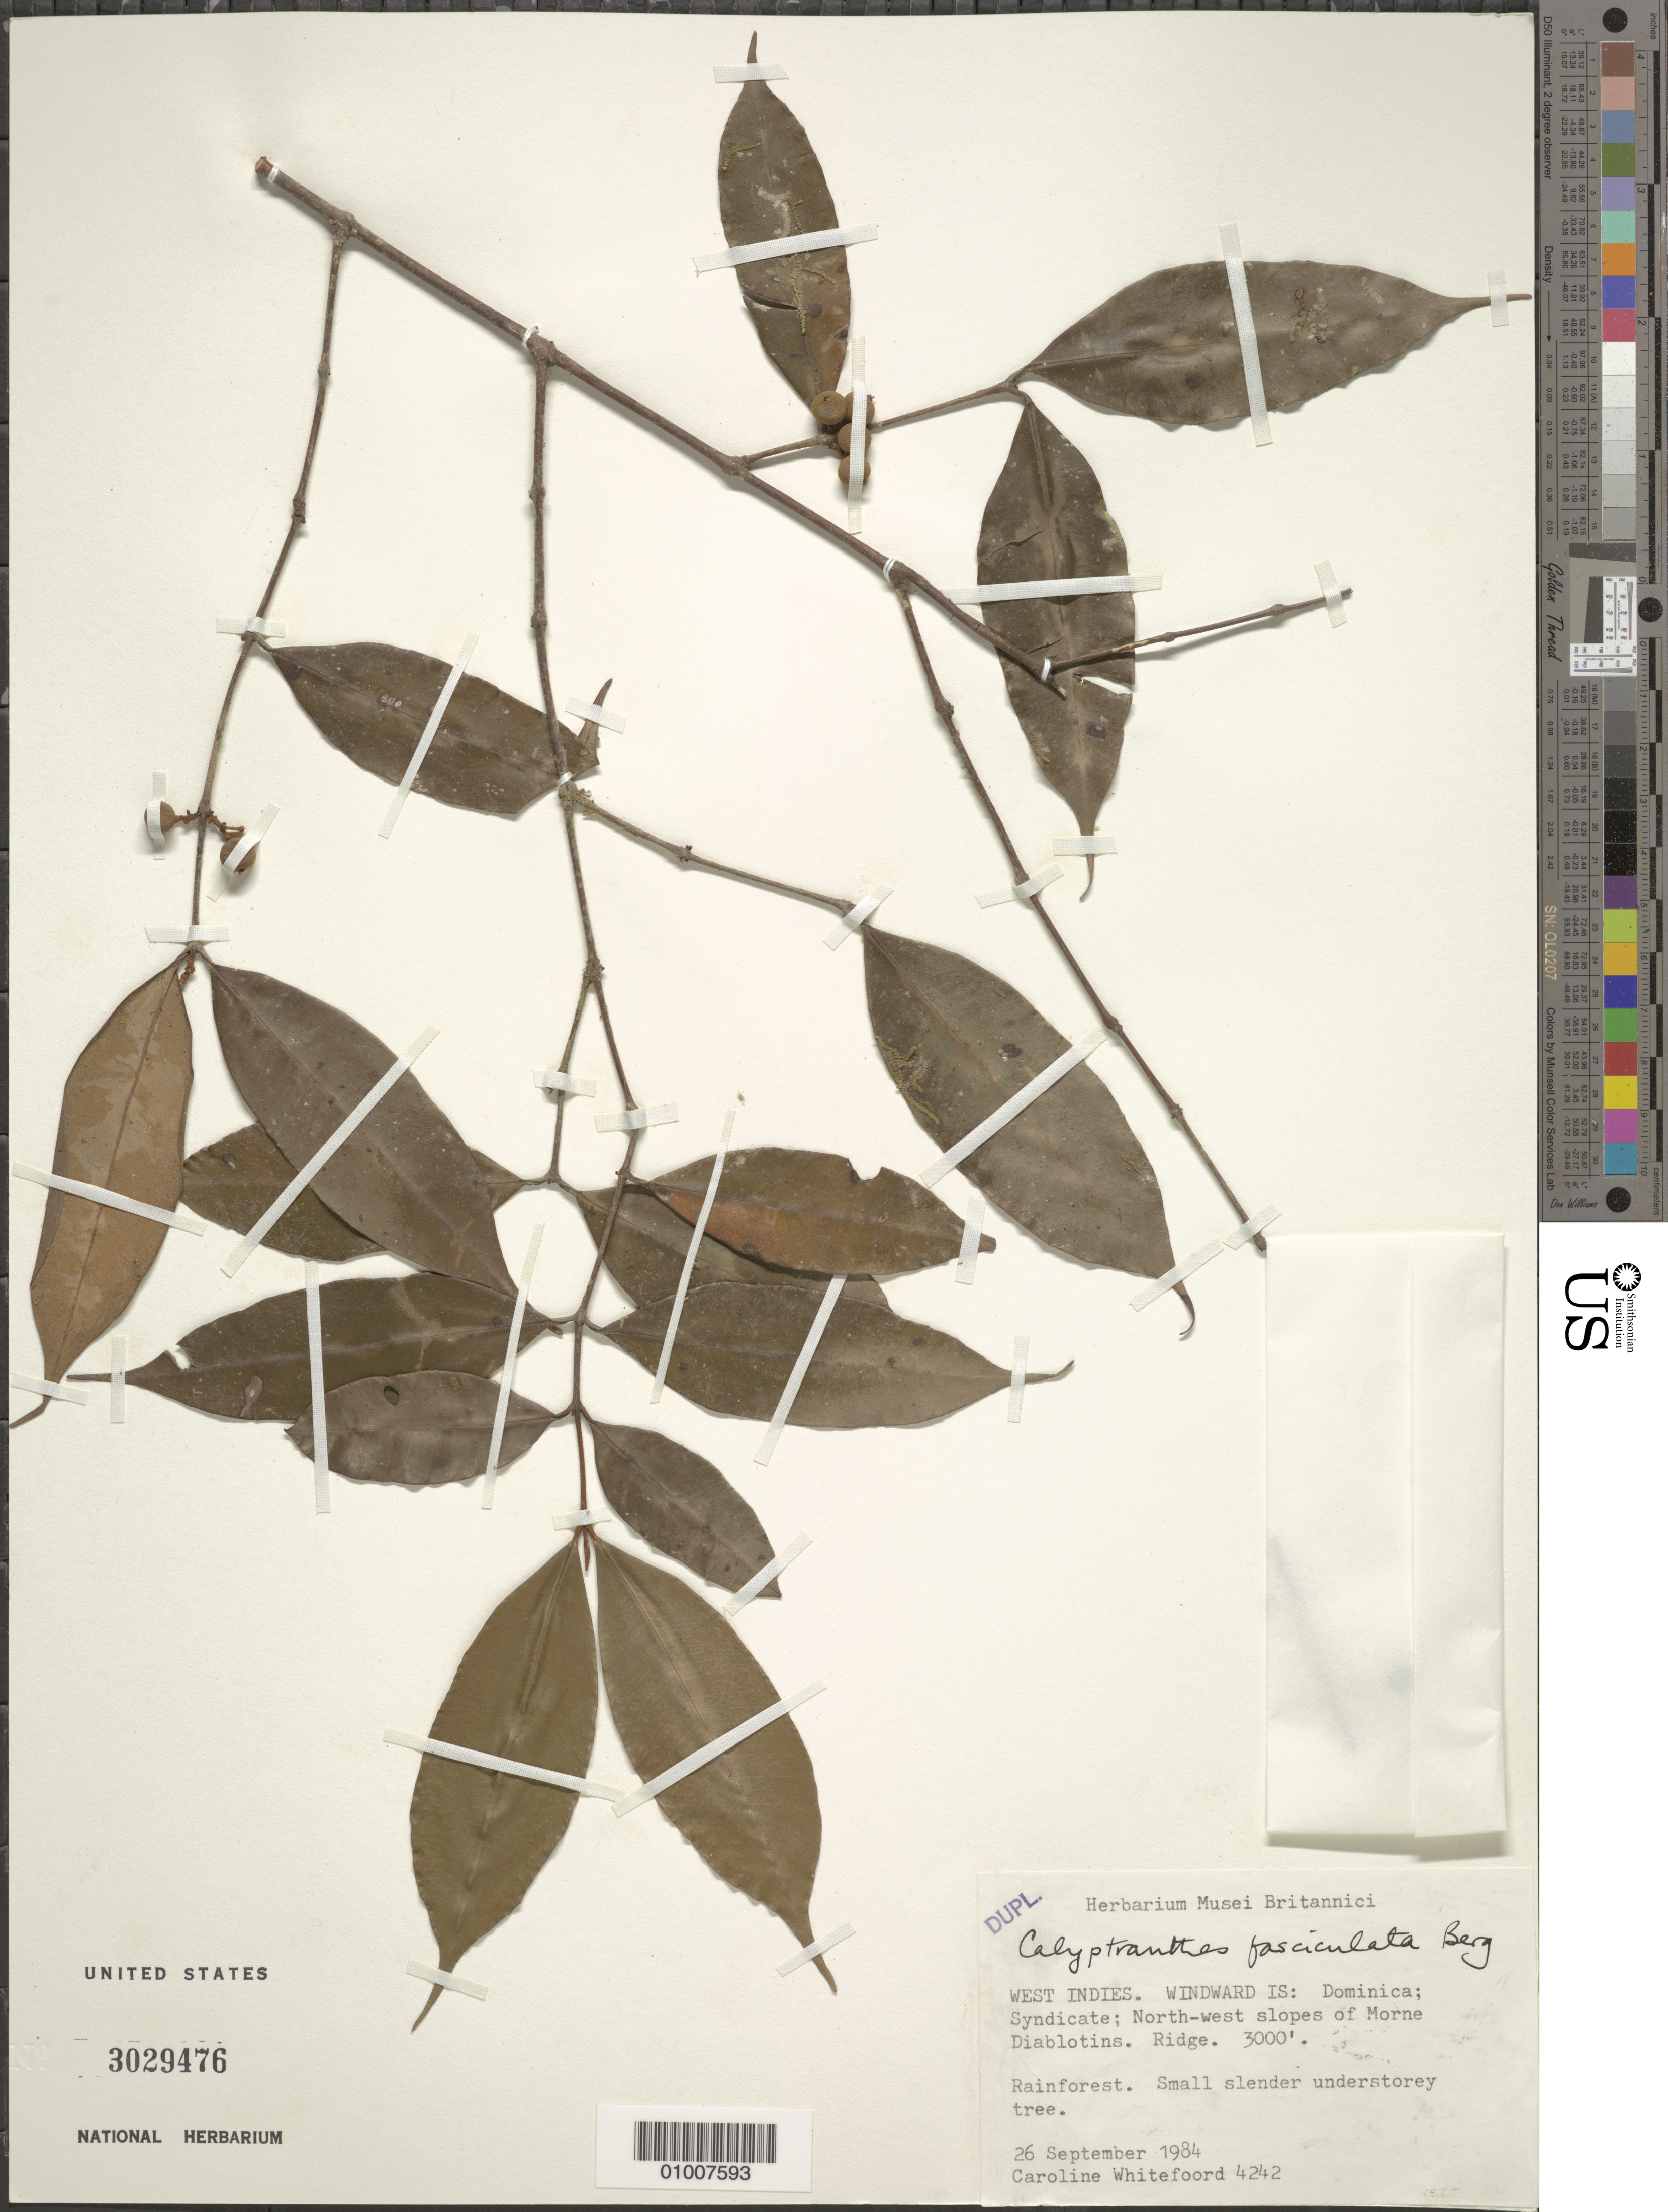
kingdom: Plantae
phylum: Tracheophyta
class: Magnoliopsida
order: Myrtales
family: Myrtaceae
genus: Myrcia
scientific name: Myrcia fasciculata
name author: (O. Berg) K. Campbell & K. Samra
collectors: C. Whitefoord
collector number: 4242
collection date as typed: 26 Sep 1984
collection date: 1984-09-26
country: Dominica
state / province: St. Andrew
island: Dominica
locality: Syndicate; northwestern slopes of Morne Diablotins. Ridge.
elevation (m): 914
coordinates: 0 N, 0 E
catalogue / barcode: US 3029476